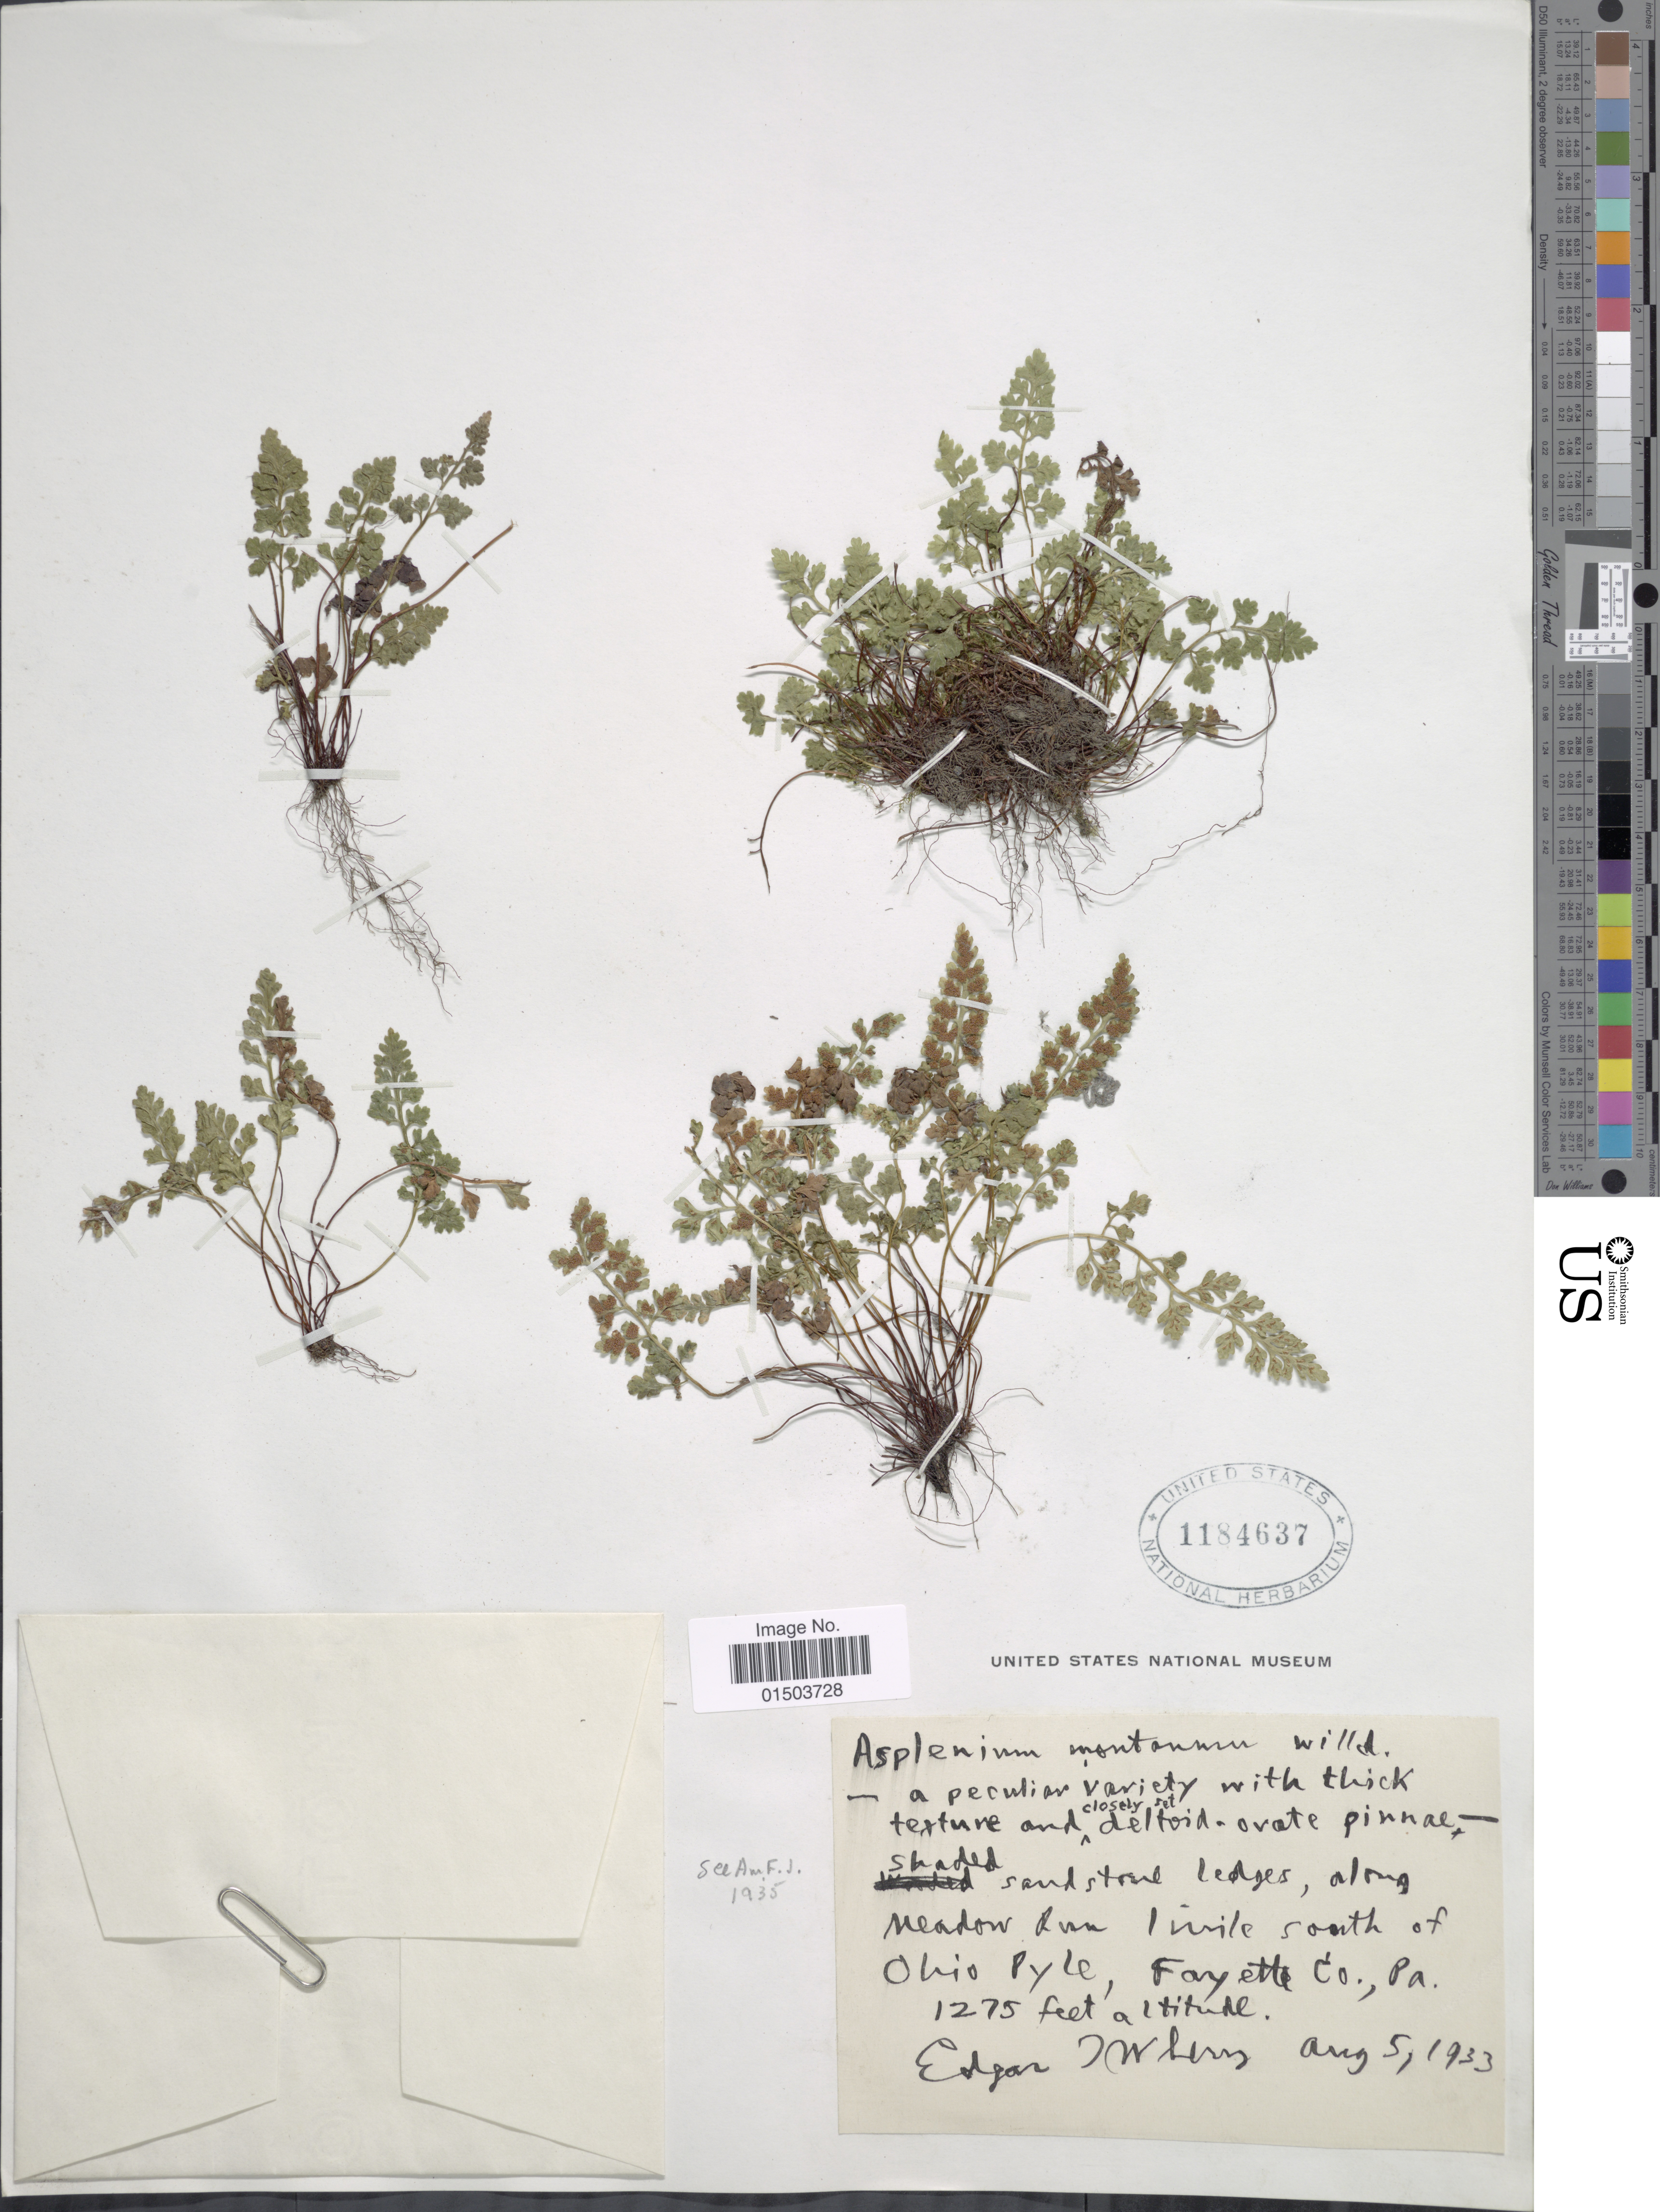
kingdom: Plantae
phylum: Tracheophyta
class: Polypodiopsida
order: Polypodiales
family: Aspleniaceae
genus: Asplenium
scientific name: Asplenium montanum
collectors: E. T. Wherry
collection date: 1933-08-05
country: United States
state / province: Pennsylvania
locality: Meadow Run 1 mile south of Ohio Pyle, Fayette Co., Pa.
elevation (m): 389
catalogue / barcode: US 1184637